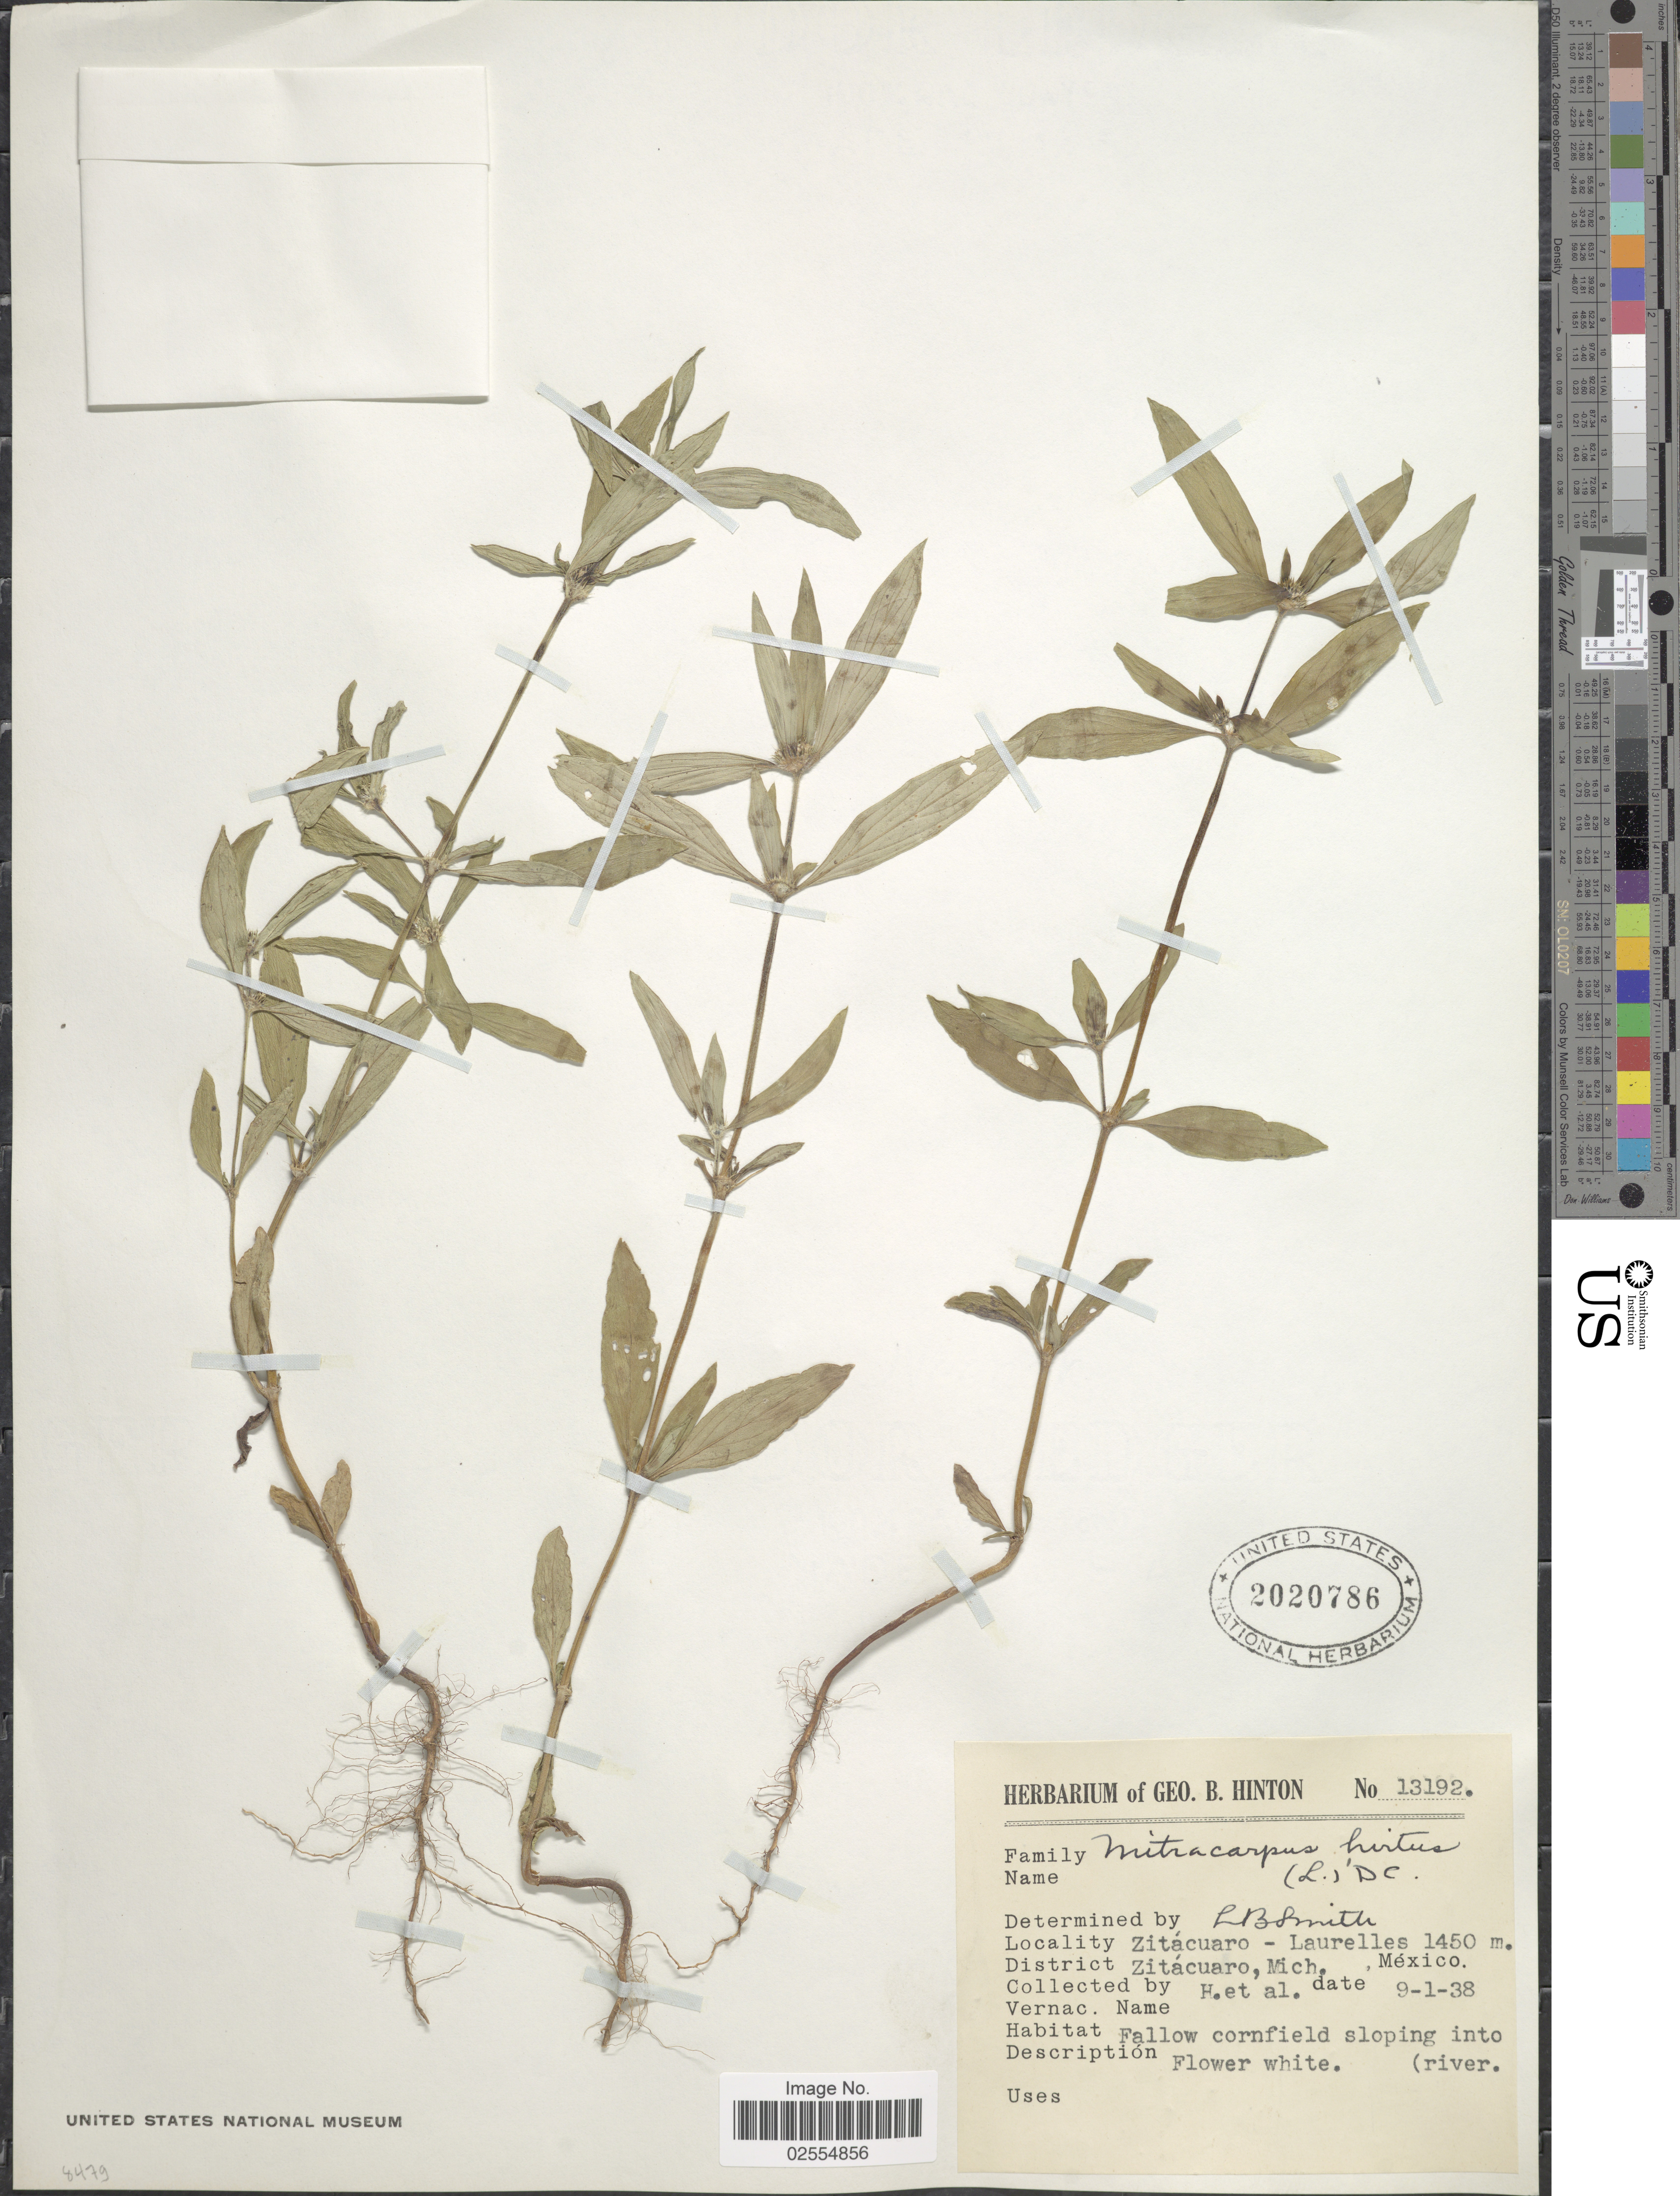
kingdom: Plantae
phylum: Tracheophyta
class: Magnoliopsida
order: Gentianales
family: Rubiaceae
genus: Mitracarpus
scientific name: Mitracarpus hirtus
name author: (L.) DC.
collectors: G. B. Hinton & et al.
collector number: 13192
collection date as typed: Transcribed d/m/y: 1/9/38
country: Mexico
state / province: Michoacán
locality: Zitácuaro - Laurelles. District Zitácuaro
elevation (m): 1450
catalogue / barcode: US 2020786